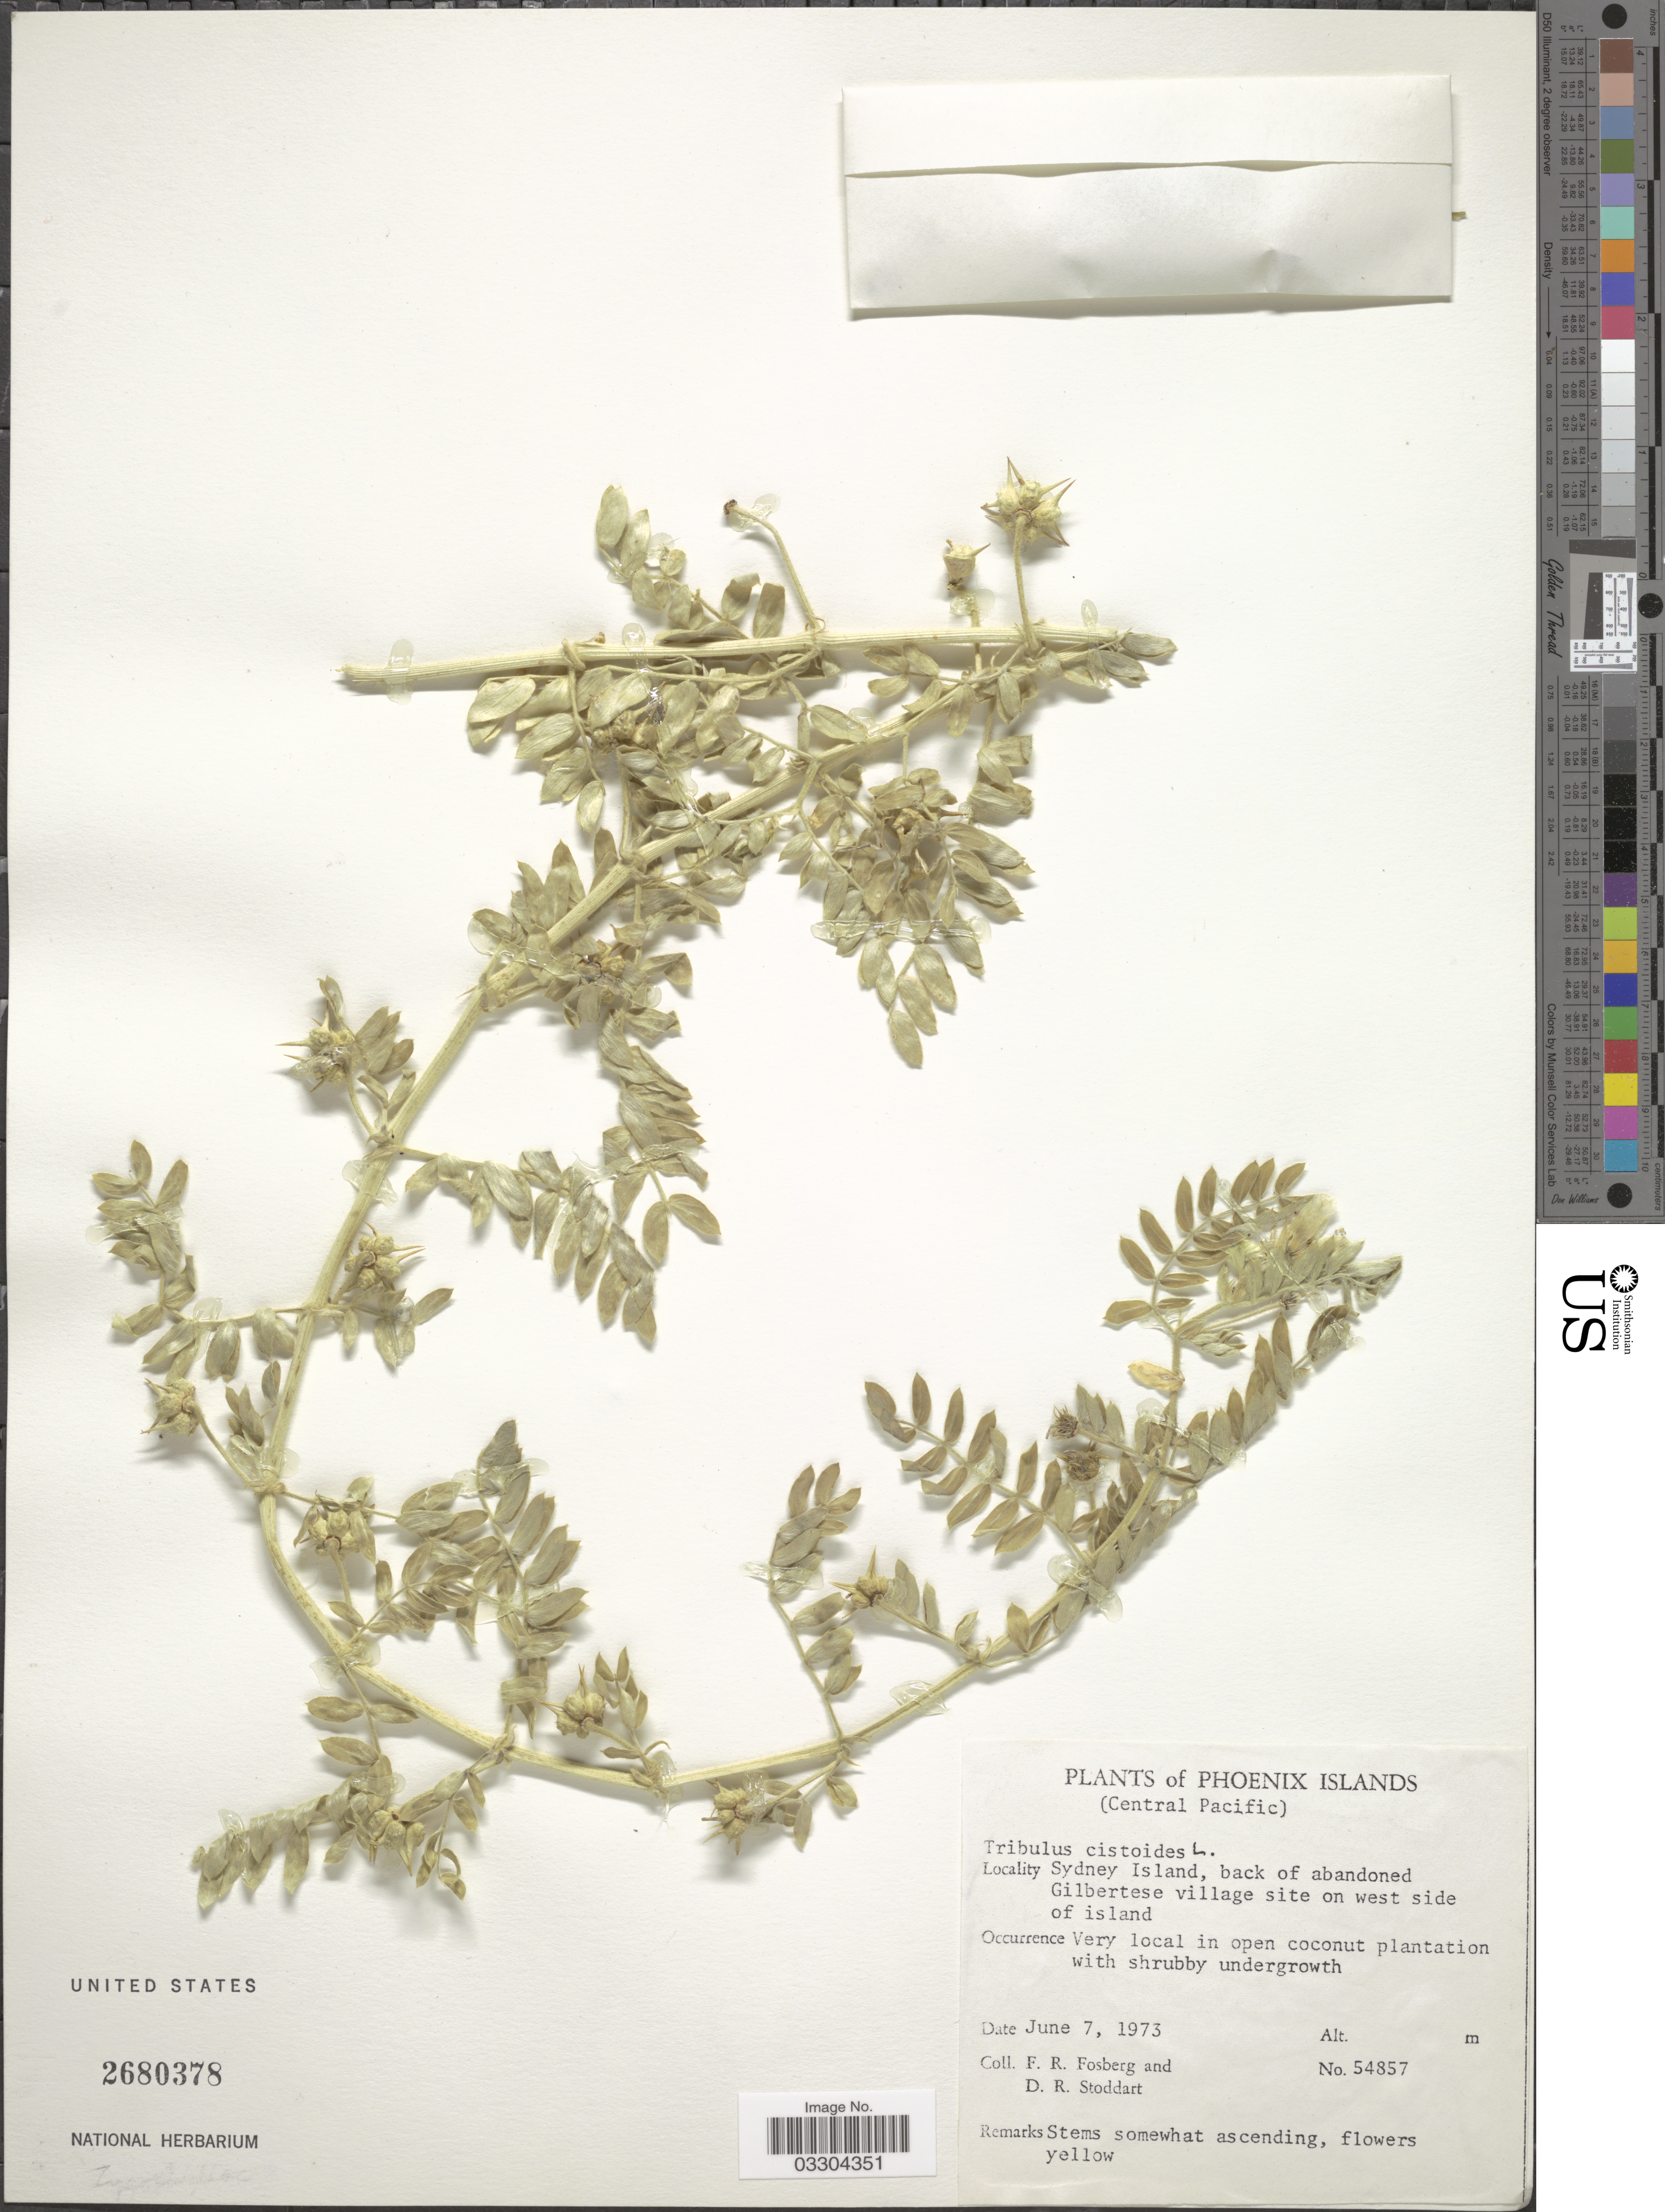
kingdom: Plantae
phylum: Tracheophyta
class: Magnoliopsida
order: Zygophyllales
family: Zygophyllaceae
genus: Tribulus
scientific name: Tribulus cistoides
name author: L.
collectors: F. R. Fosberg & D. R. Stoddart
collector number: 54857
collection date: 1973-06-07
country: Kiribati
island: Manra [Sydney] Island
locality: Phoenix Islands. (Central Pacific). Sydney Island, back of abandoned Gilbertese village site on west side of island.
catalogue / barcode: US 2680378